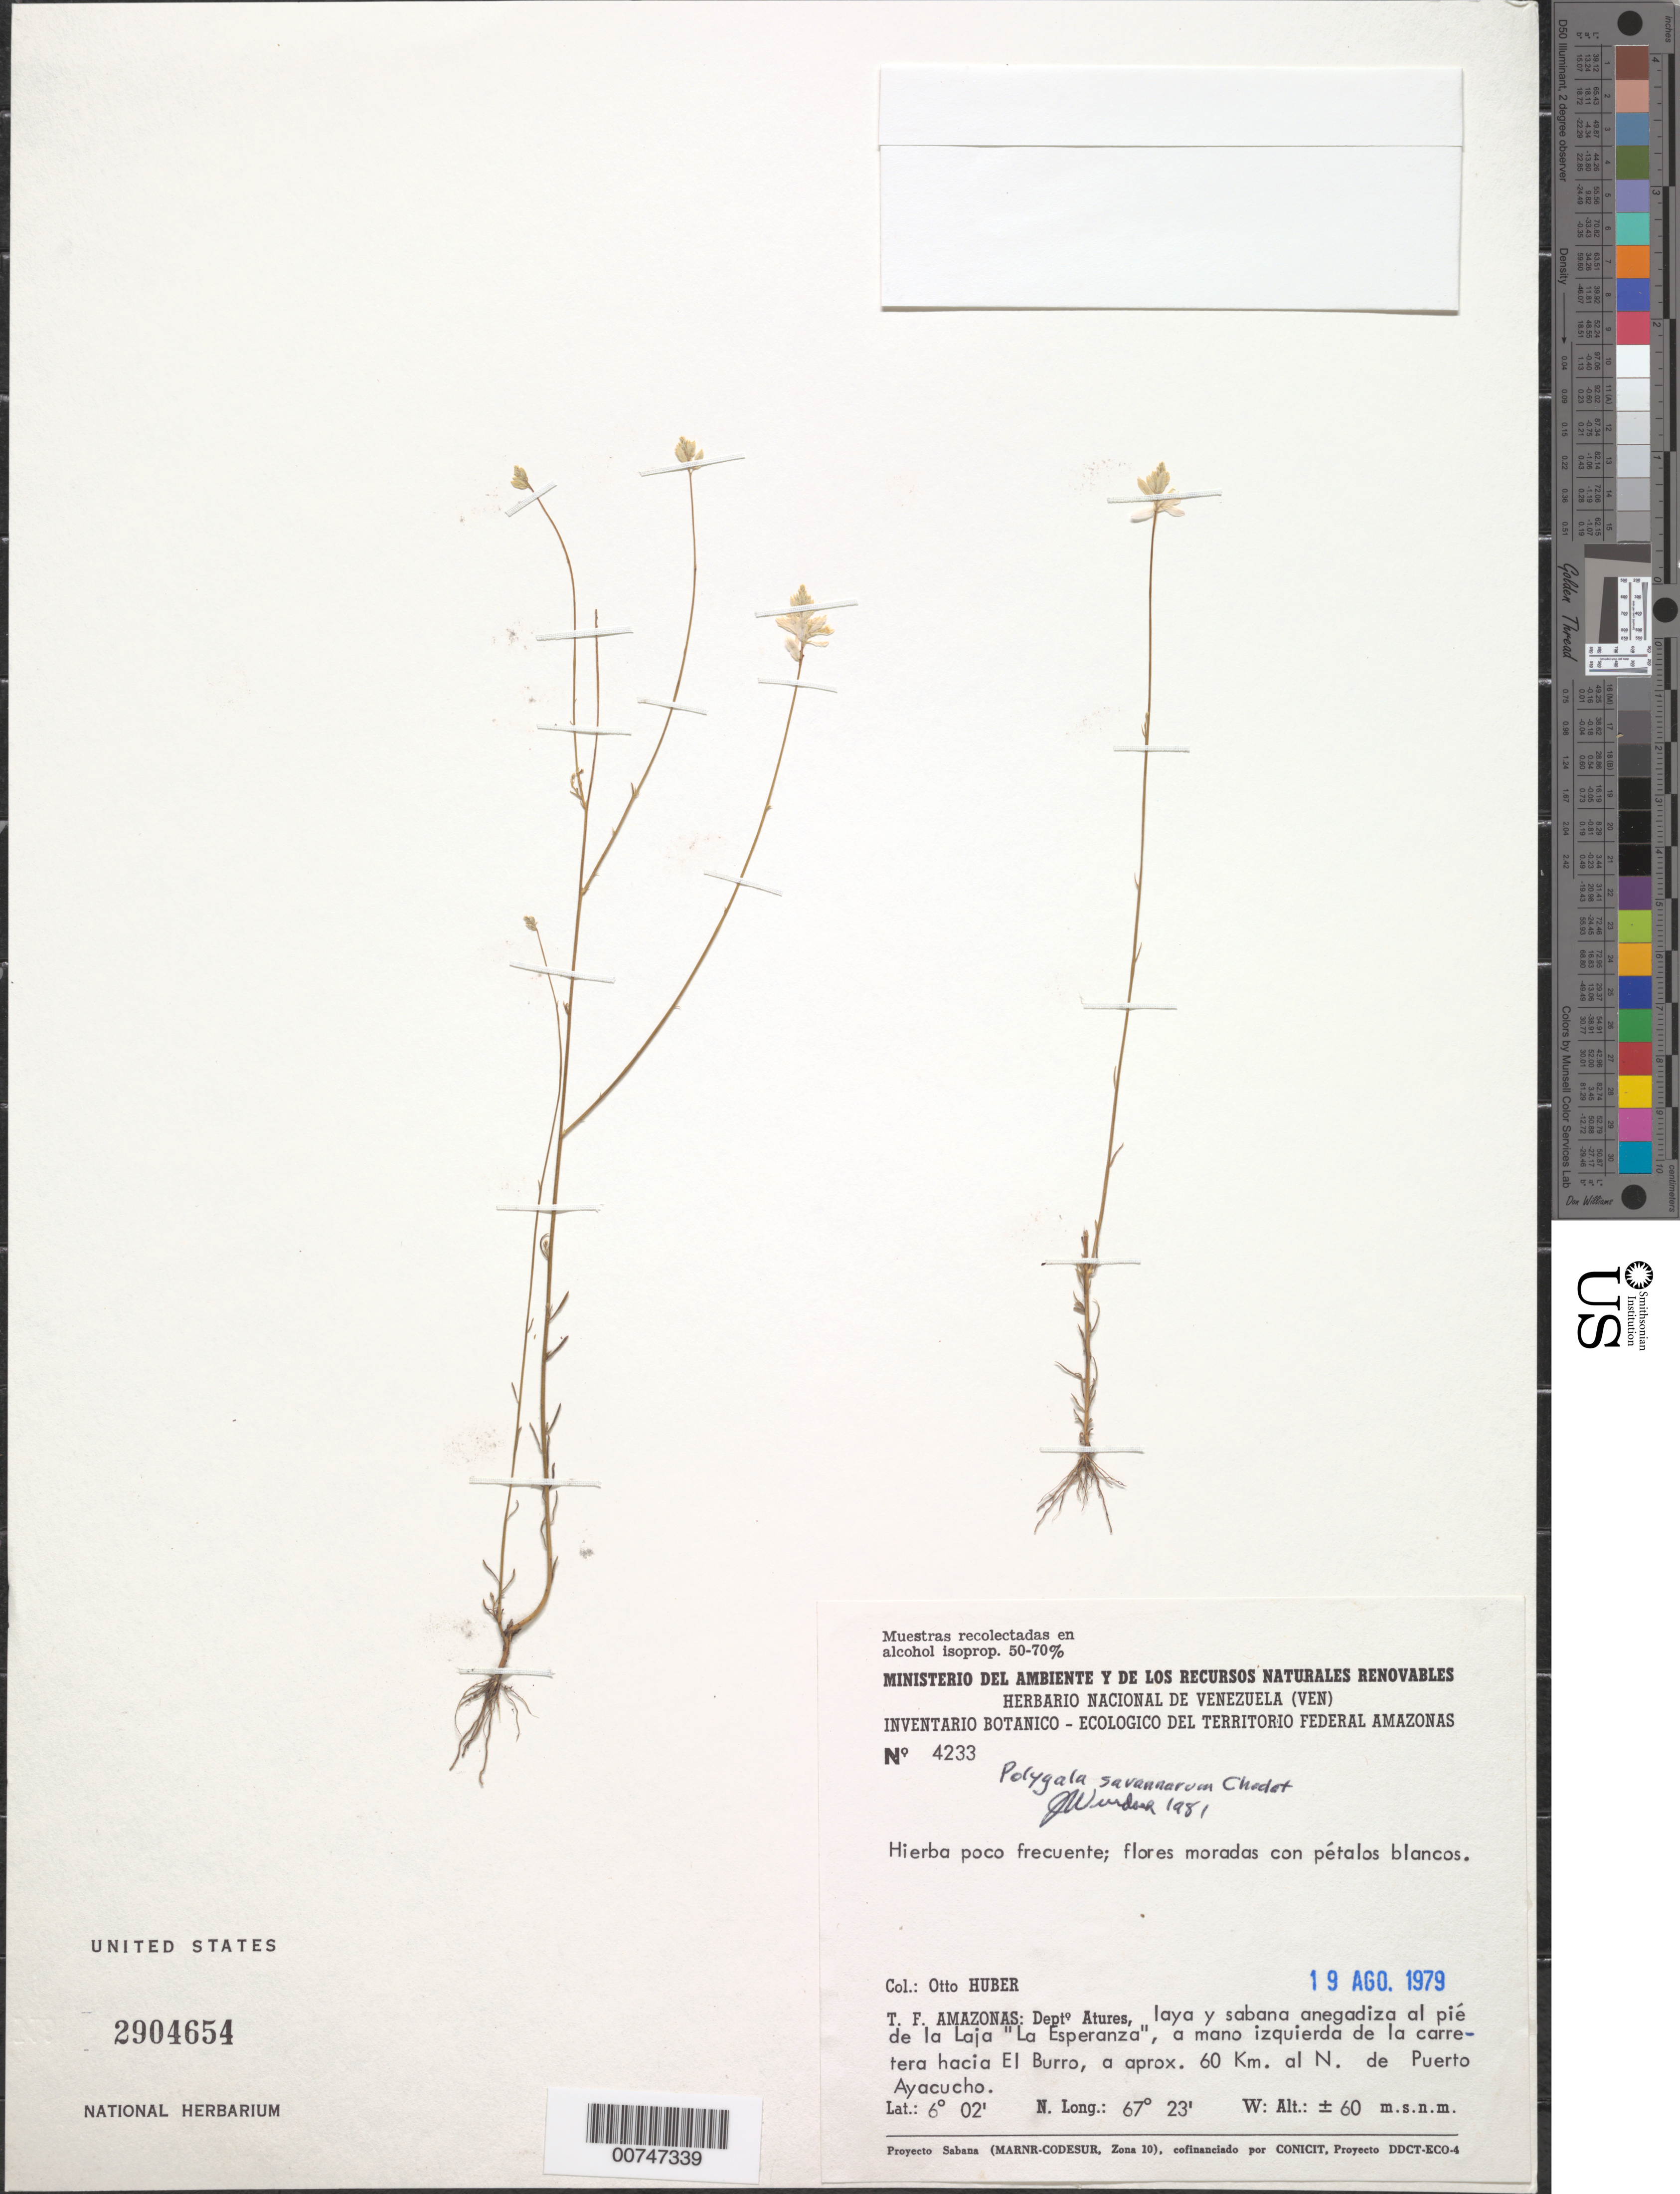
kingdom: Plantae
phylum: Tracheophyta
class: Magnoliopsida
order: Fabales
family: Polygalaceae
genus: Polygala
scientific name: Polygala savannarum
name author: Chodat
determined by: Wurdack, John J., (US), US (UNITED STATES)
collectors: O. Huber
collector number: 4233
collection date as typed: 19-Aug-79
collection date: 1979-08-19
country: Venezuela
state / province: Amazonas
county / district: Atures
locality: Laja La Esperanza, road to El Burro, 60 km N of Puerto Ayacucho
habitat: Laja y sabana anegadiza al pié de la laja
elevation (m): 60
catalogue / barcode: US 2904654